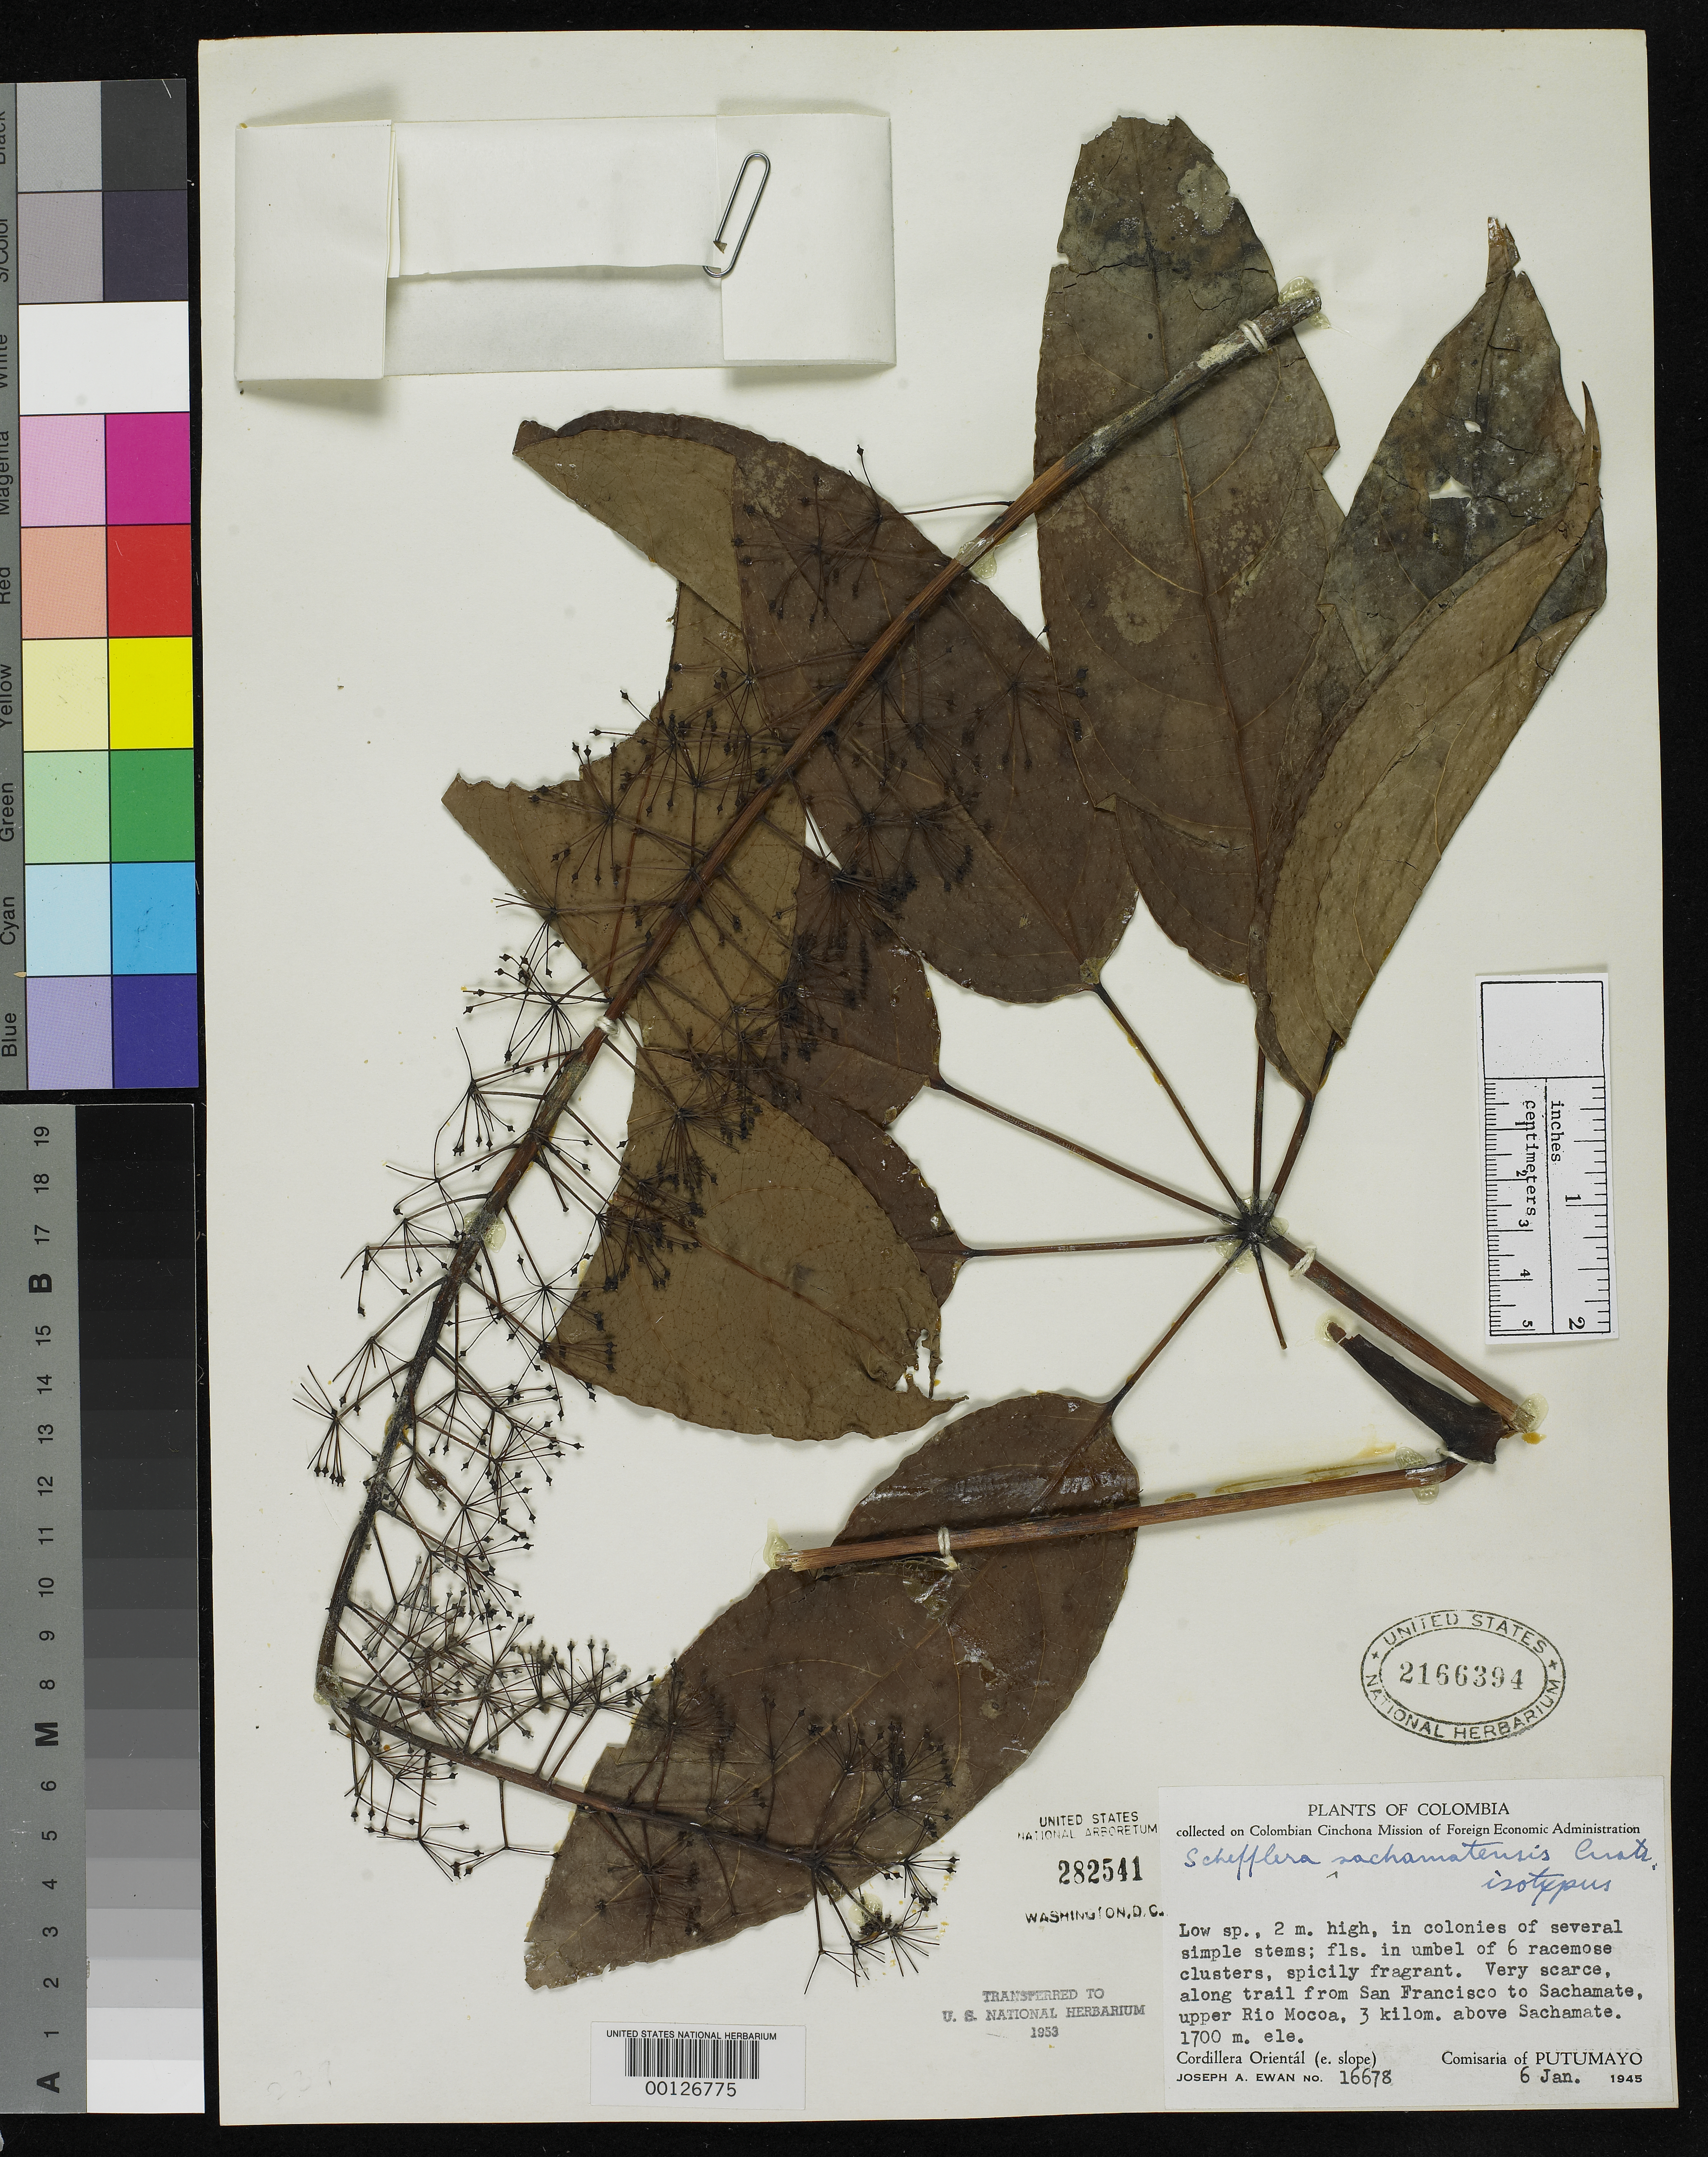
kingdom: Plantae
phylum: Tracheophyta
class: Magnoliopsida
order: Apiales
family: Araliaceae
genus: Schefflera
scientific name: Schefflera sachamatensis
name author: Cuatrec.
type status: Isotype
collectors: J. A. Ewan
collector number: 16678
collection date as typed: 06 Jan 1945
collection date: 1945-01-06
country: Colombia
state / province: Putumayo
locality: Along Trail from San Francisco to Sachamate, upper Rio Mocoa, 3 km. above Sachamate.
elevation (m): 1700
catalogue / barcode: US 2166394